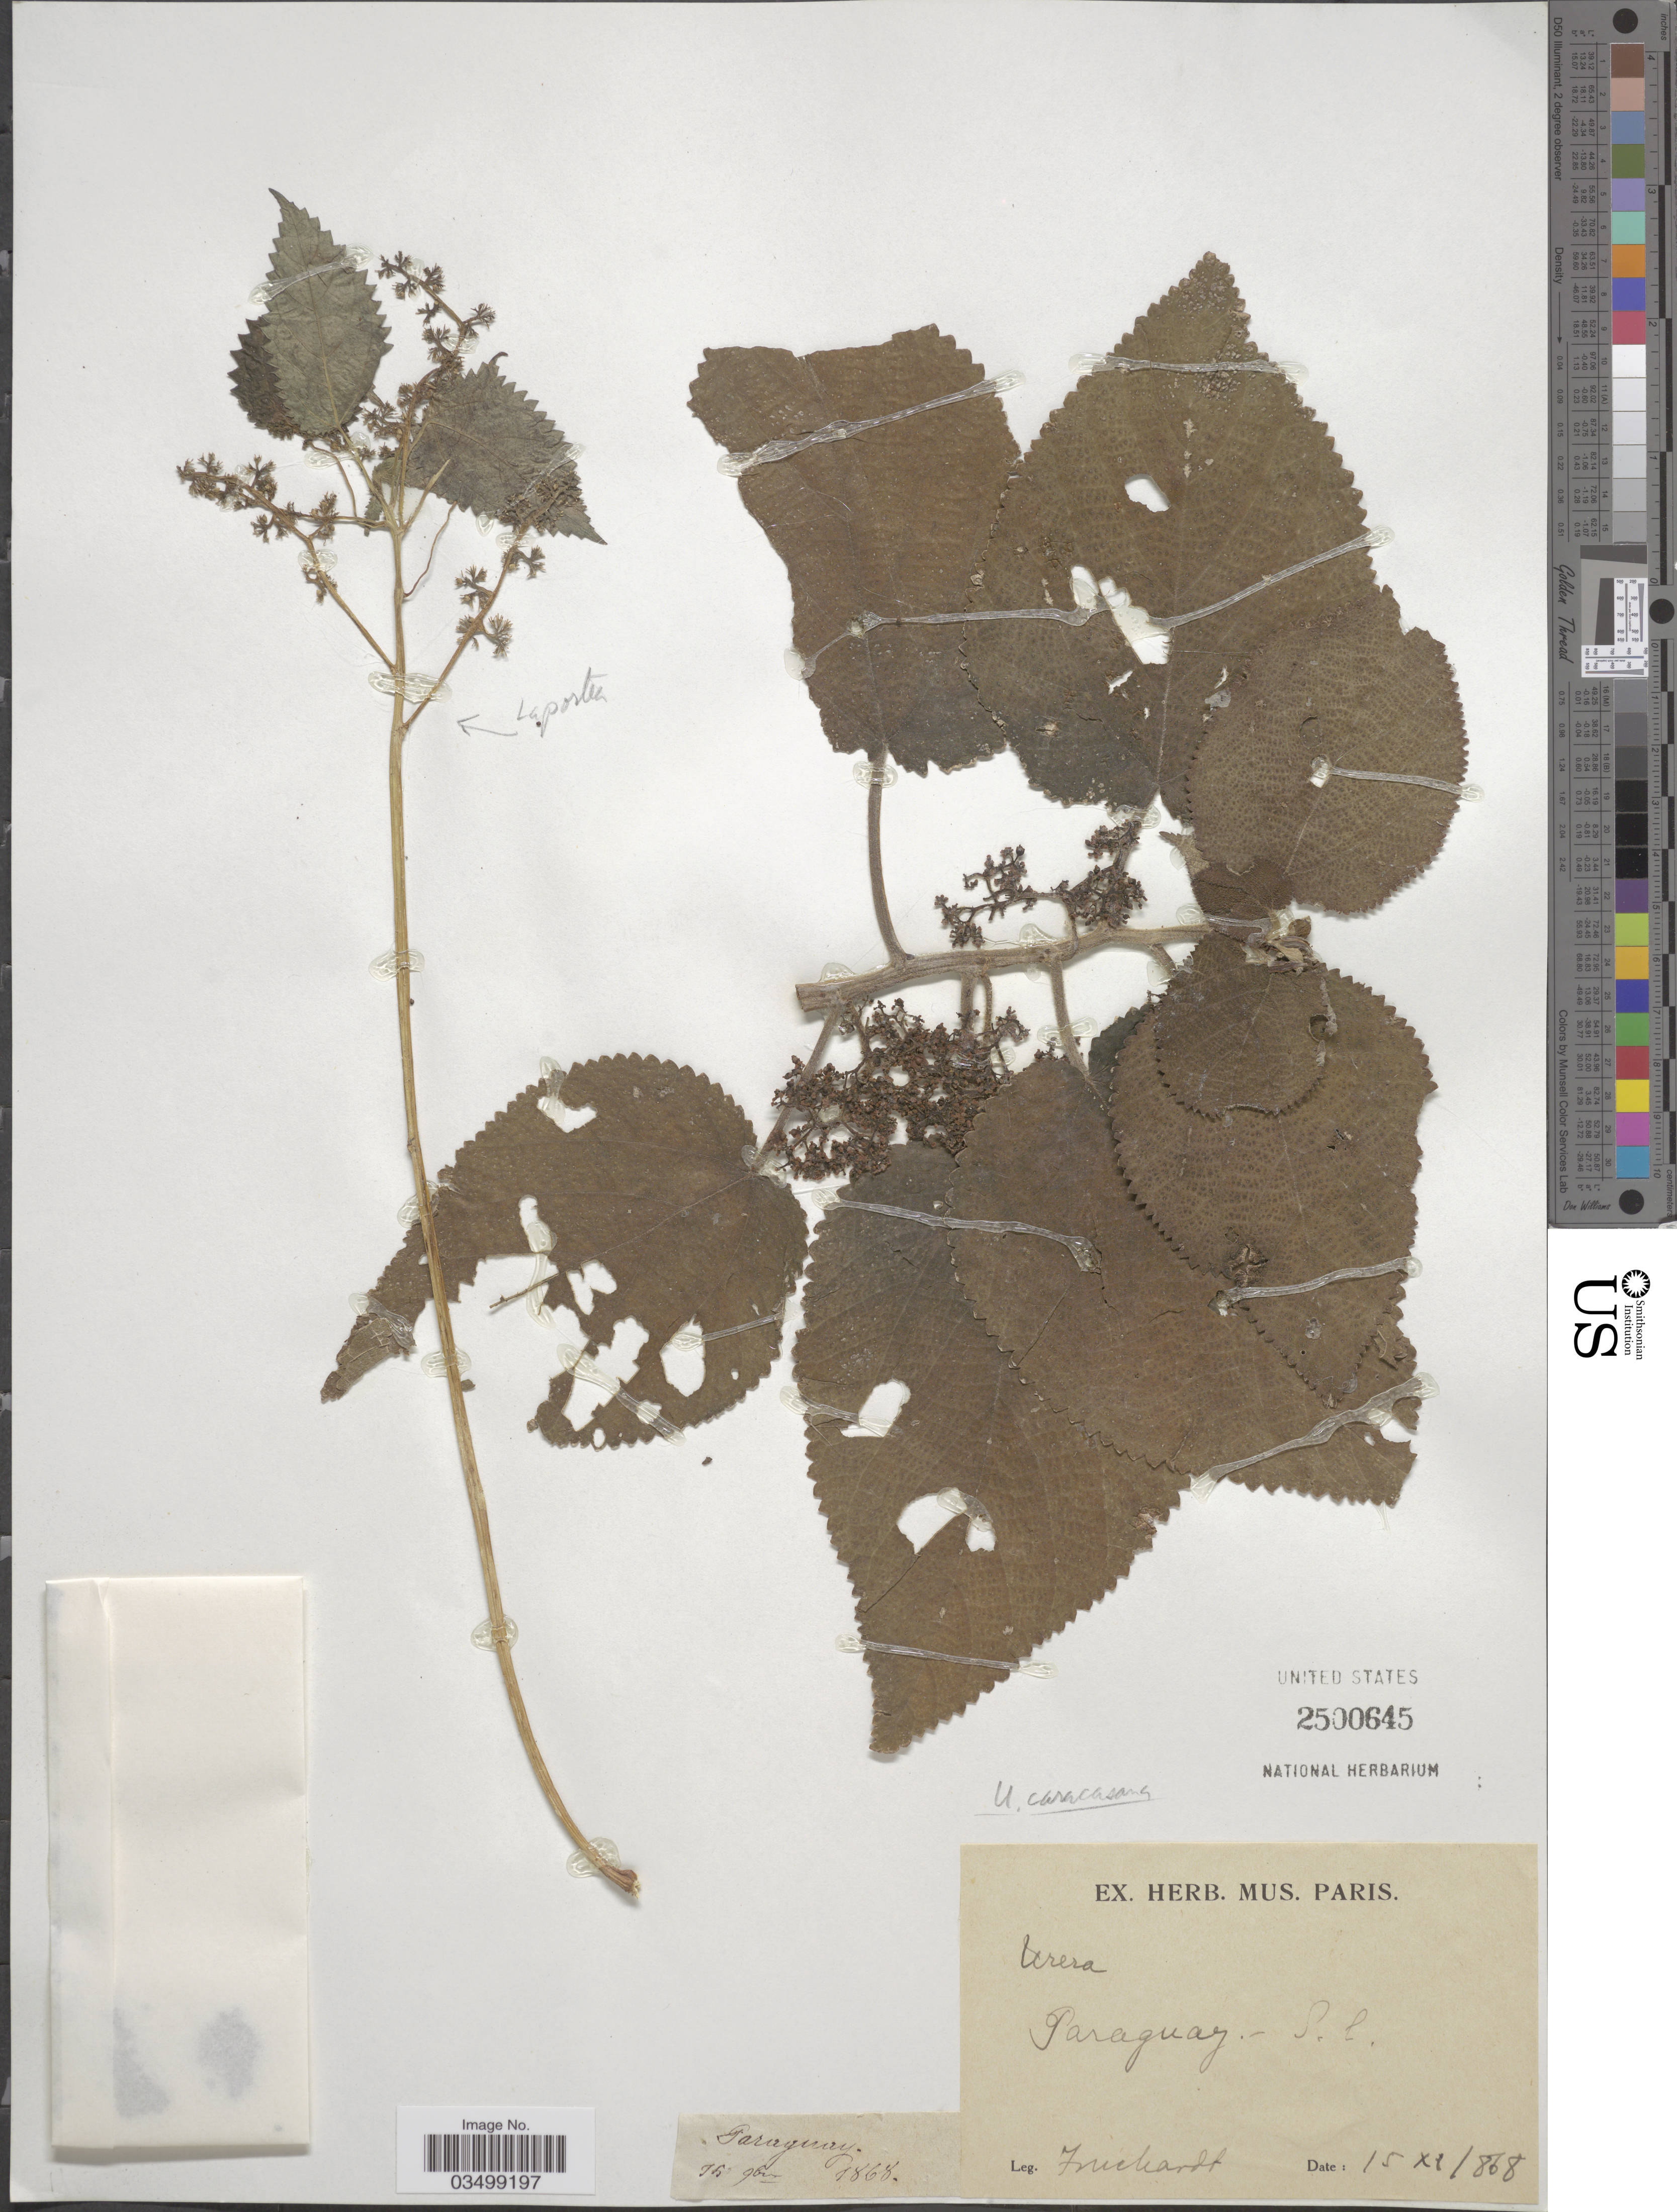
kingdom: Plantae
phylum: Tracheophyta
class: Magnoliopsida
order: Rosales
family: Urticaceae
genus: Urera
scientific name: Urera sp.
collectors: Fruchardt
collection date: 1868-11-15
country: Paraguay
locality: S.l. [interpreted]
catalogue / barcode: US 2500645